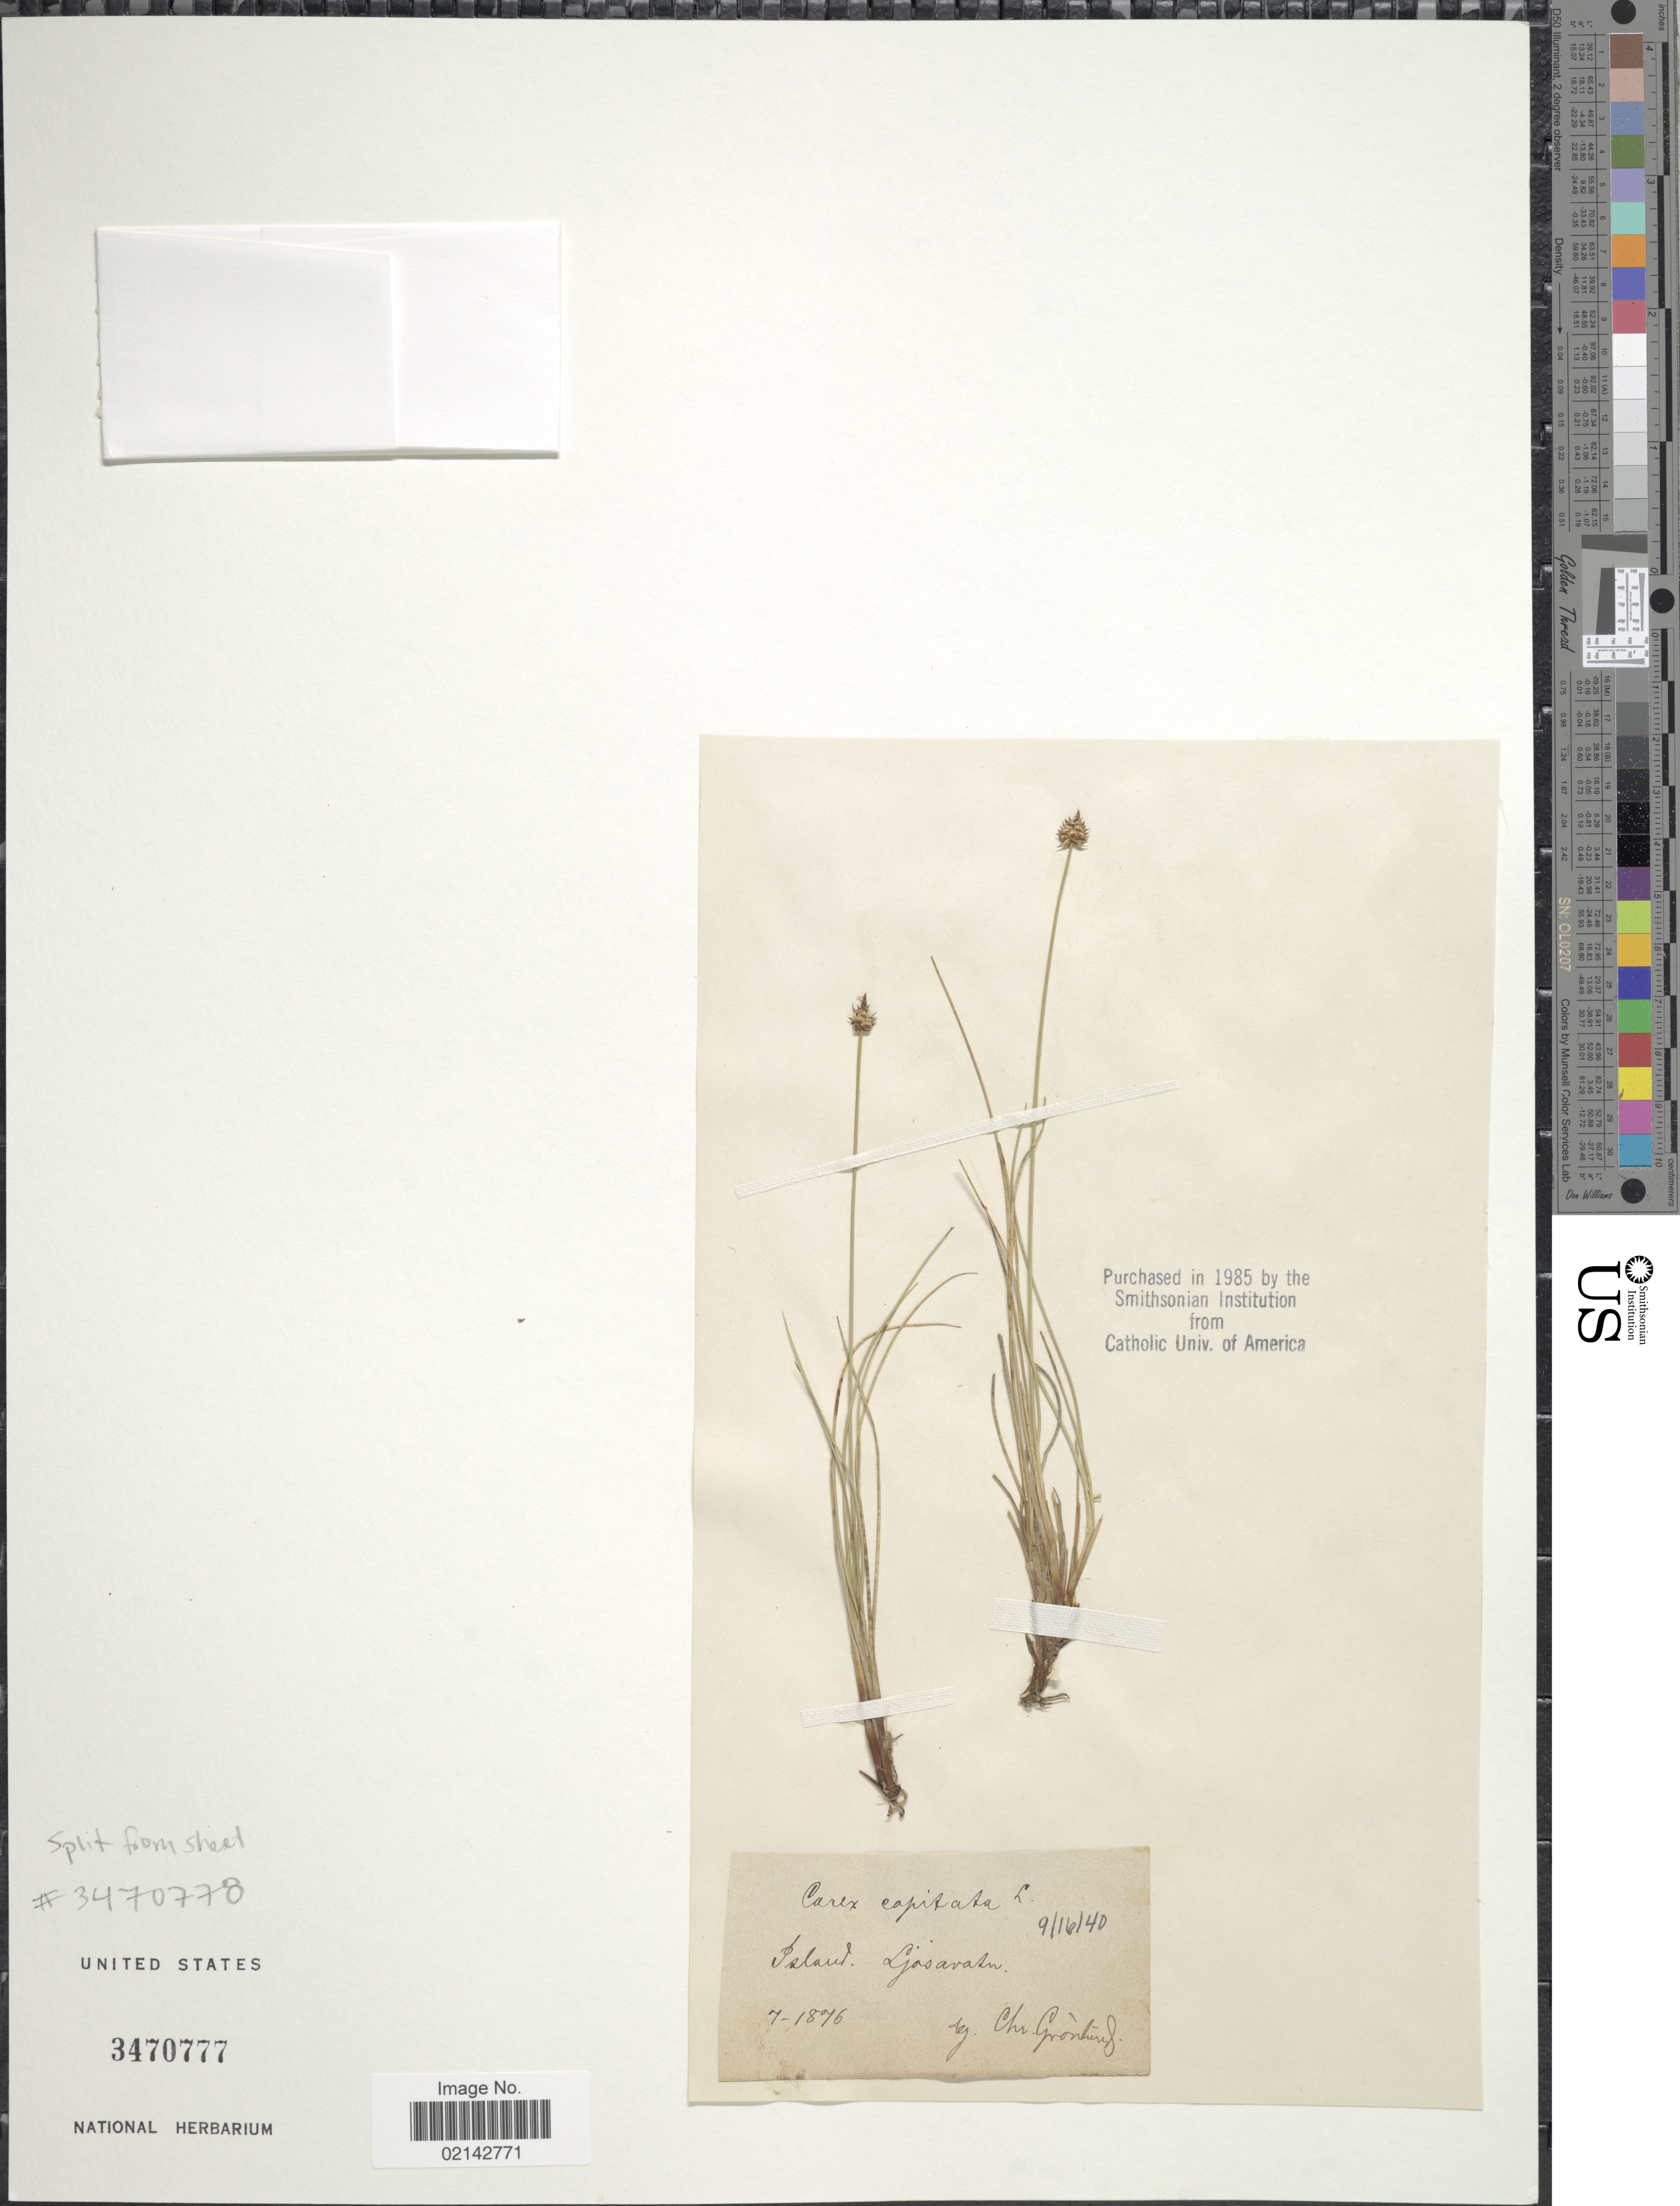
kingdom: Plantae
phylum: Tracheophyta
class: Liliopsida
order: Poales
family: Cyperaceae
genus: Carex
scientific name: Carex capitata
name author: L.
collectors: C. Gronlund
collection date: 1876-07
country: Iceland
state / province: Northeastern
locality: Ljósavatn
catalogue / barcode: US 3470777